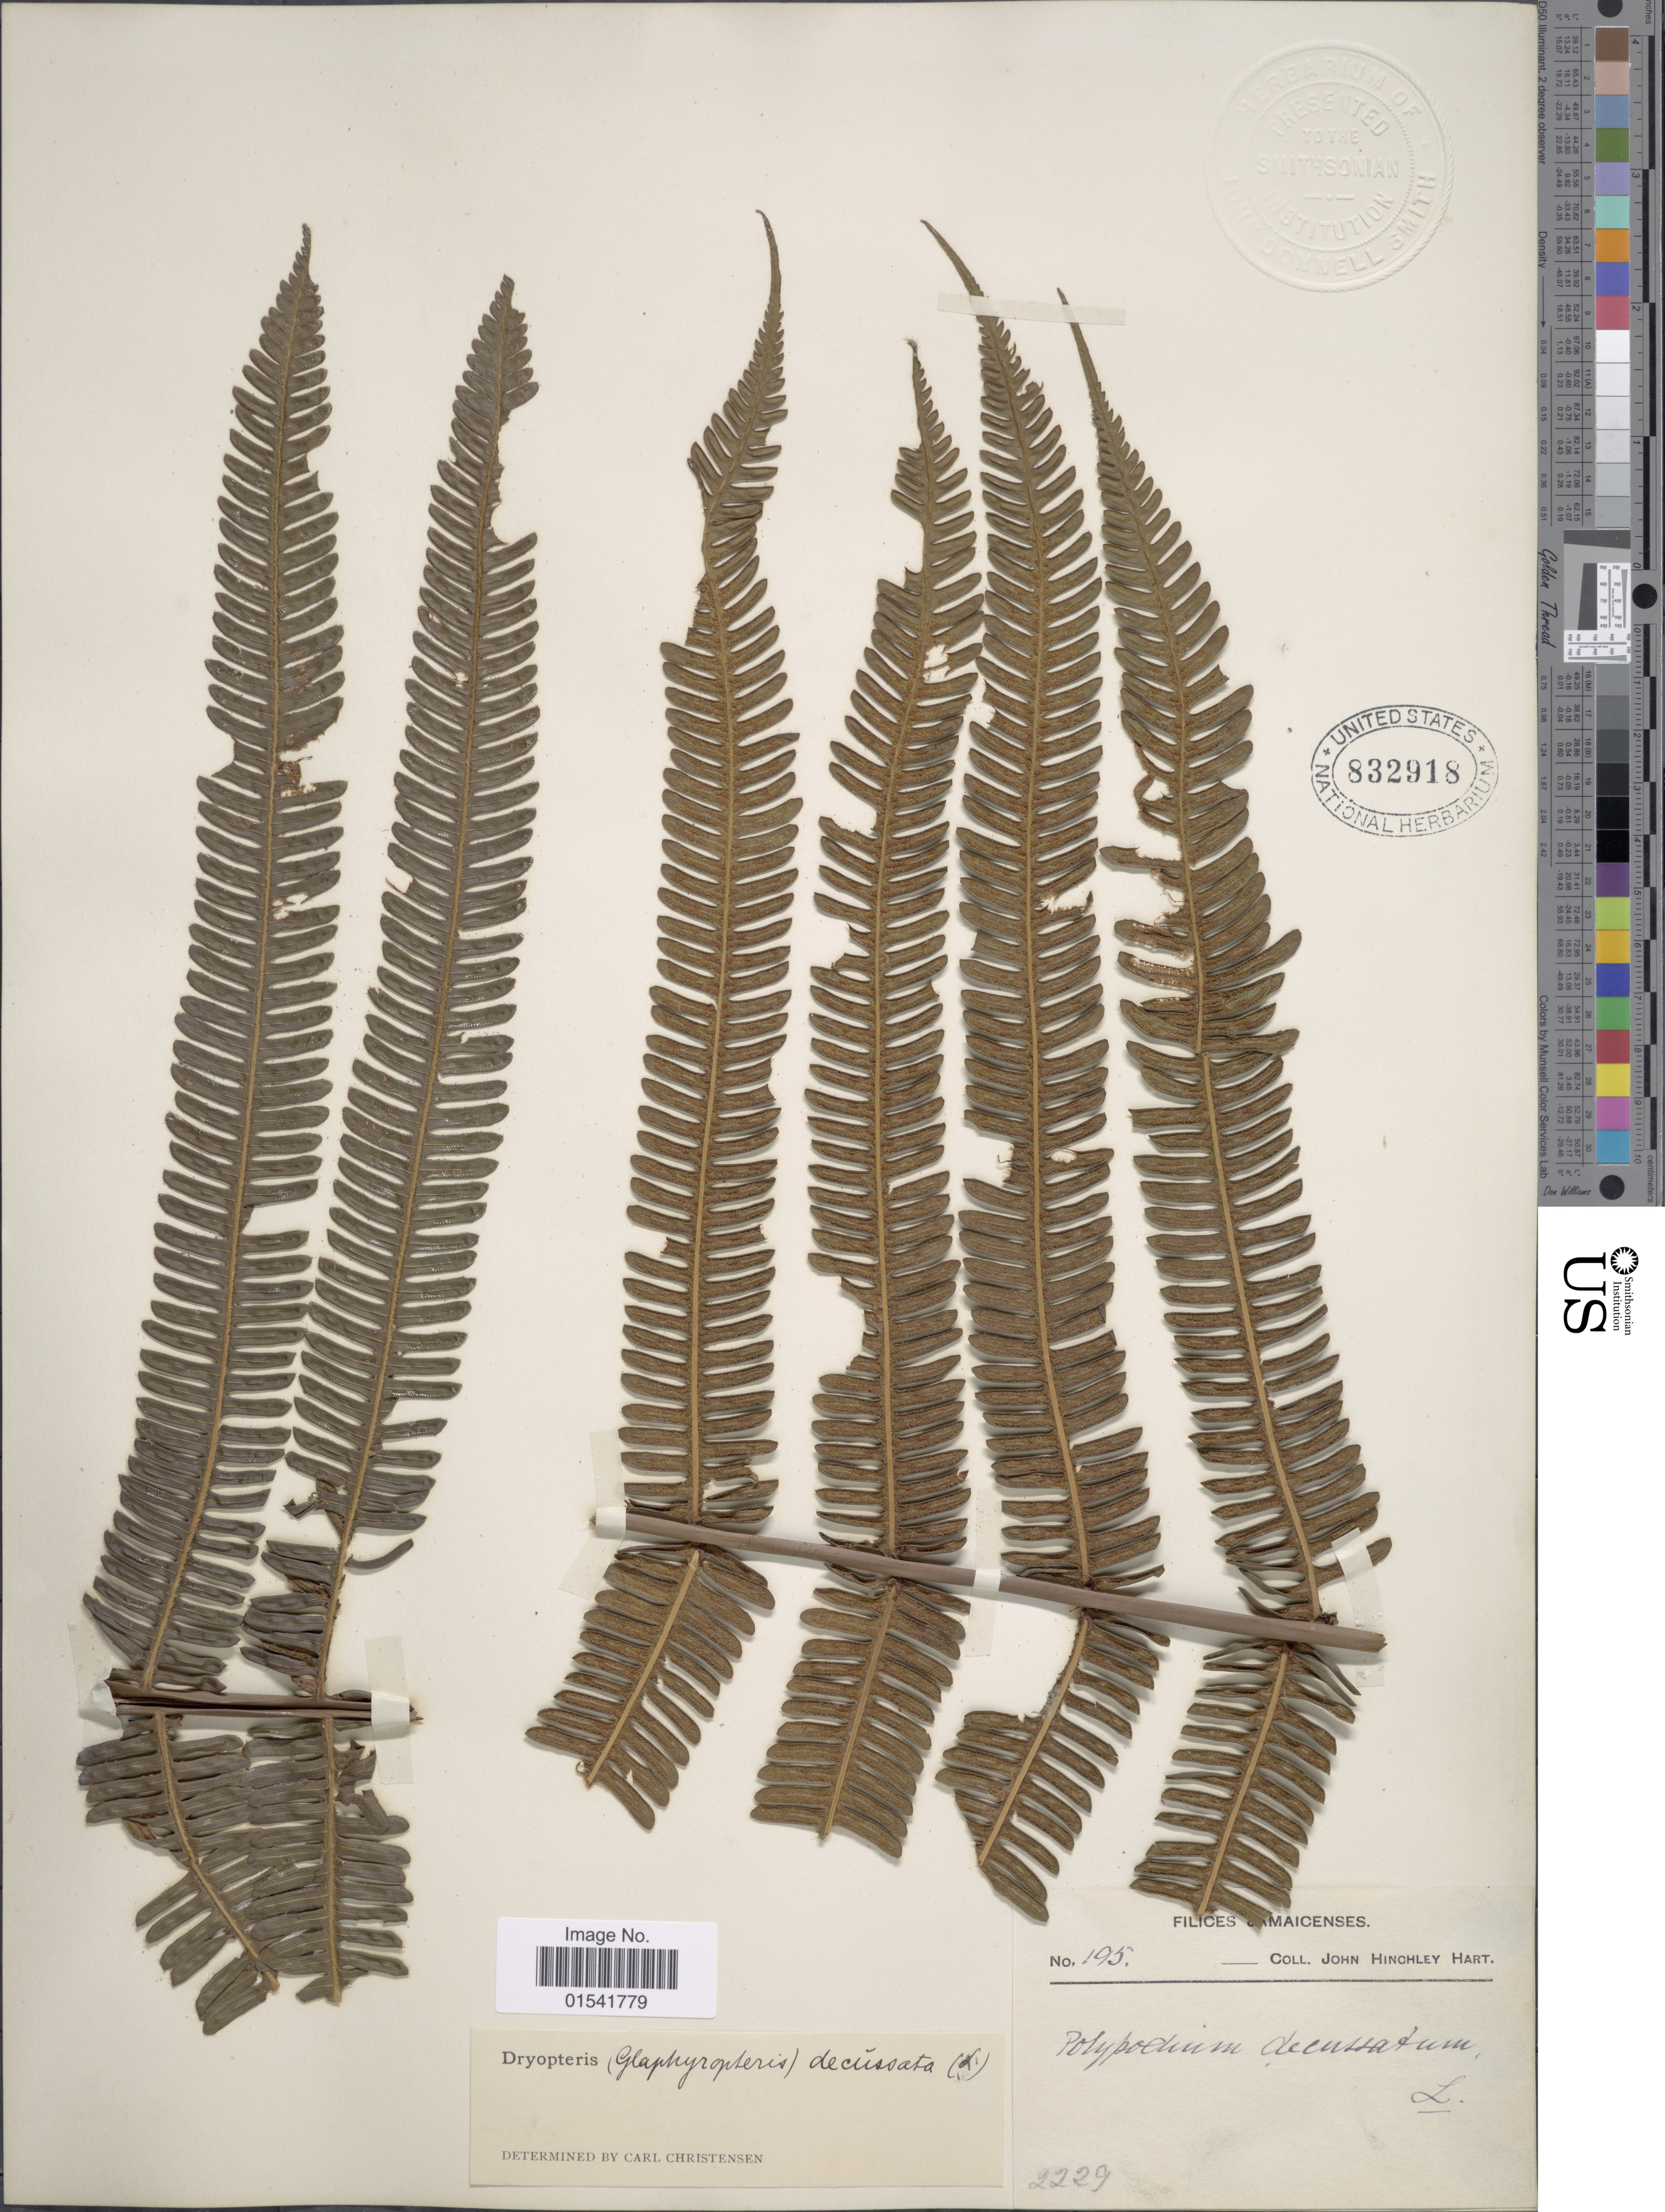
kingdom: Plantae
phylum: Tracheophyta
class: Polypodiopsida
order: Polypodiales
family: Thelypteridaceae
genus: Steiropteris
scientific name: Steiropteris decussata (L.) comb. nov., ined. 2015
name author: (L.)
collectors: J. H. Hart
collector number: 195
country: Jamaica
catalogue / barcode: US 832918